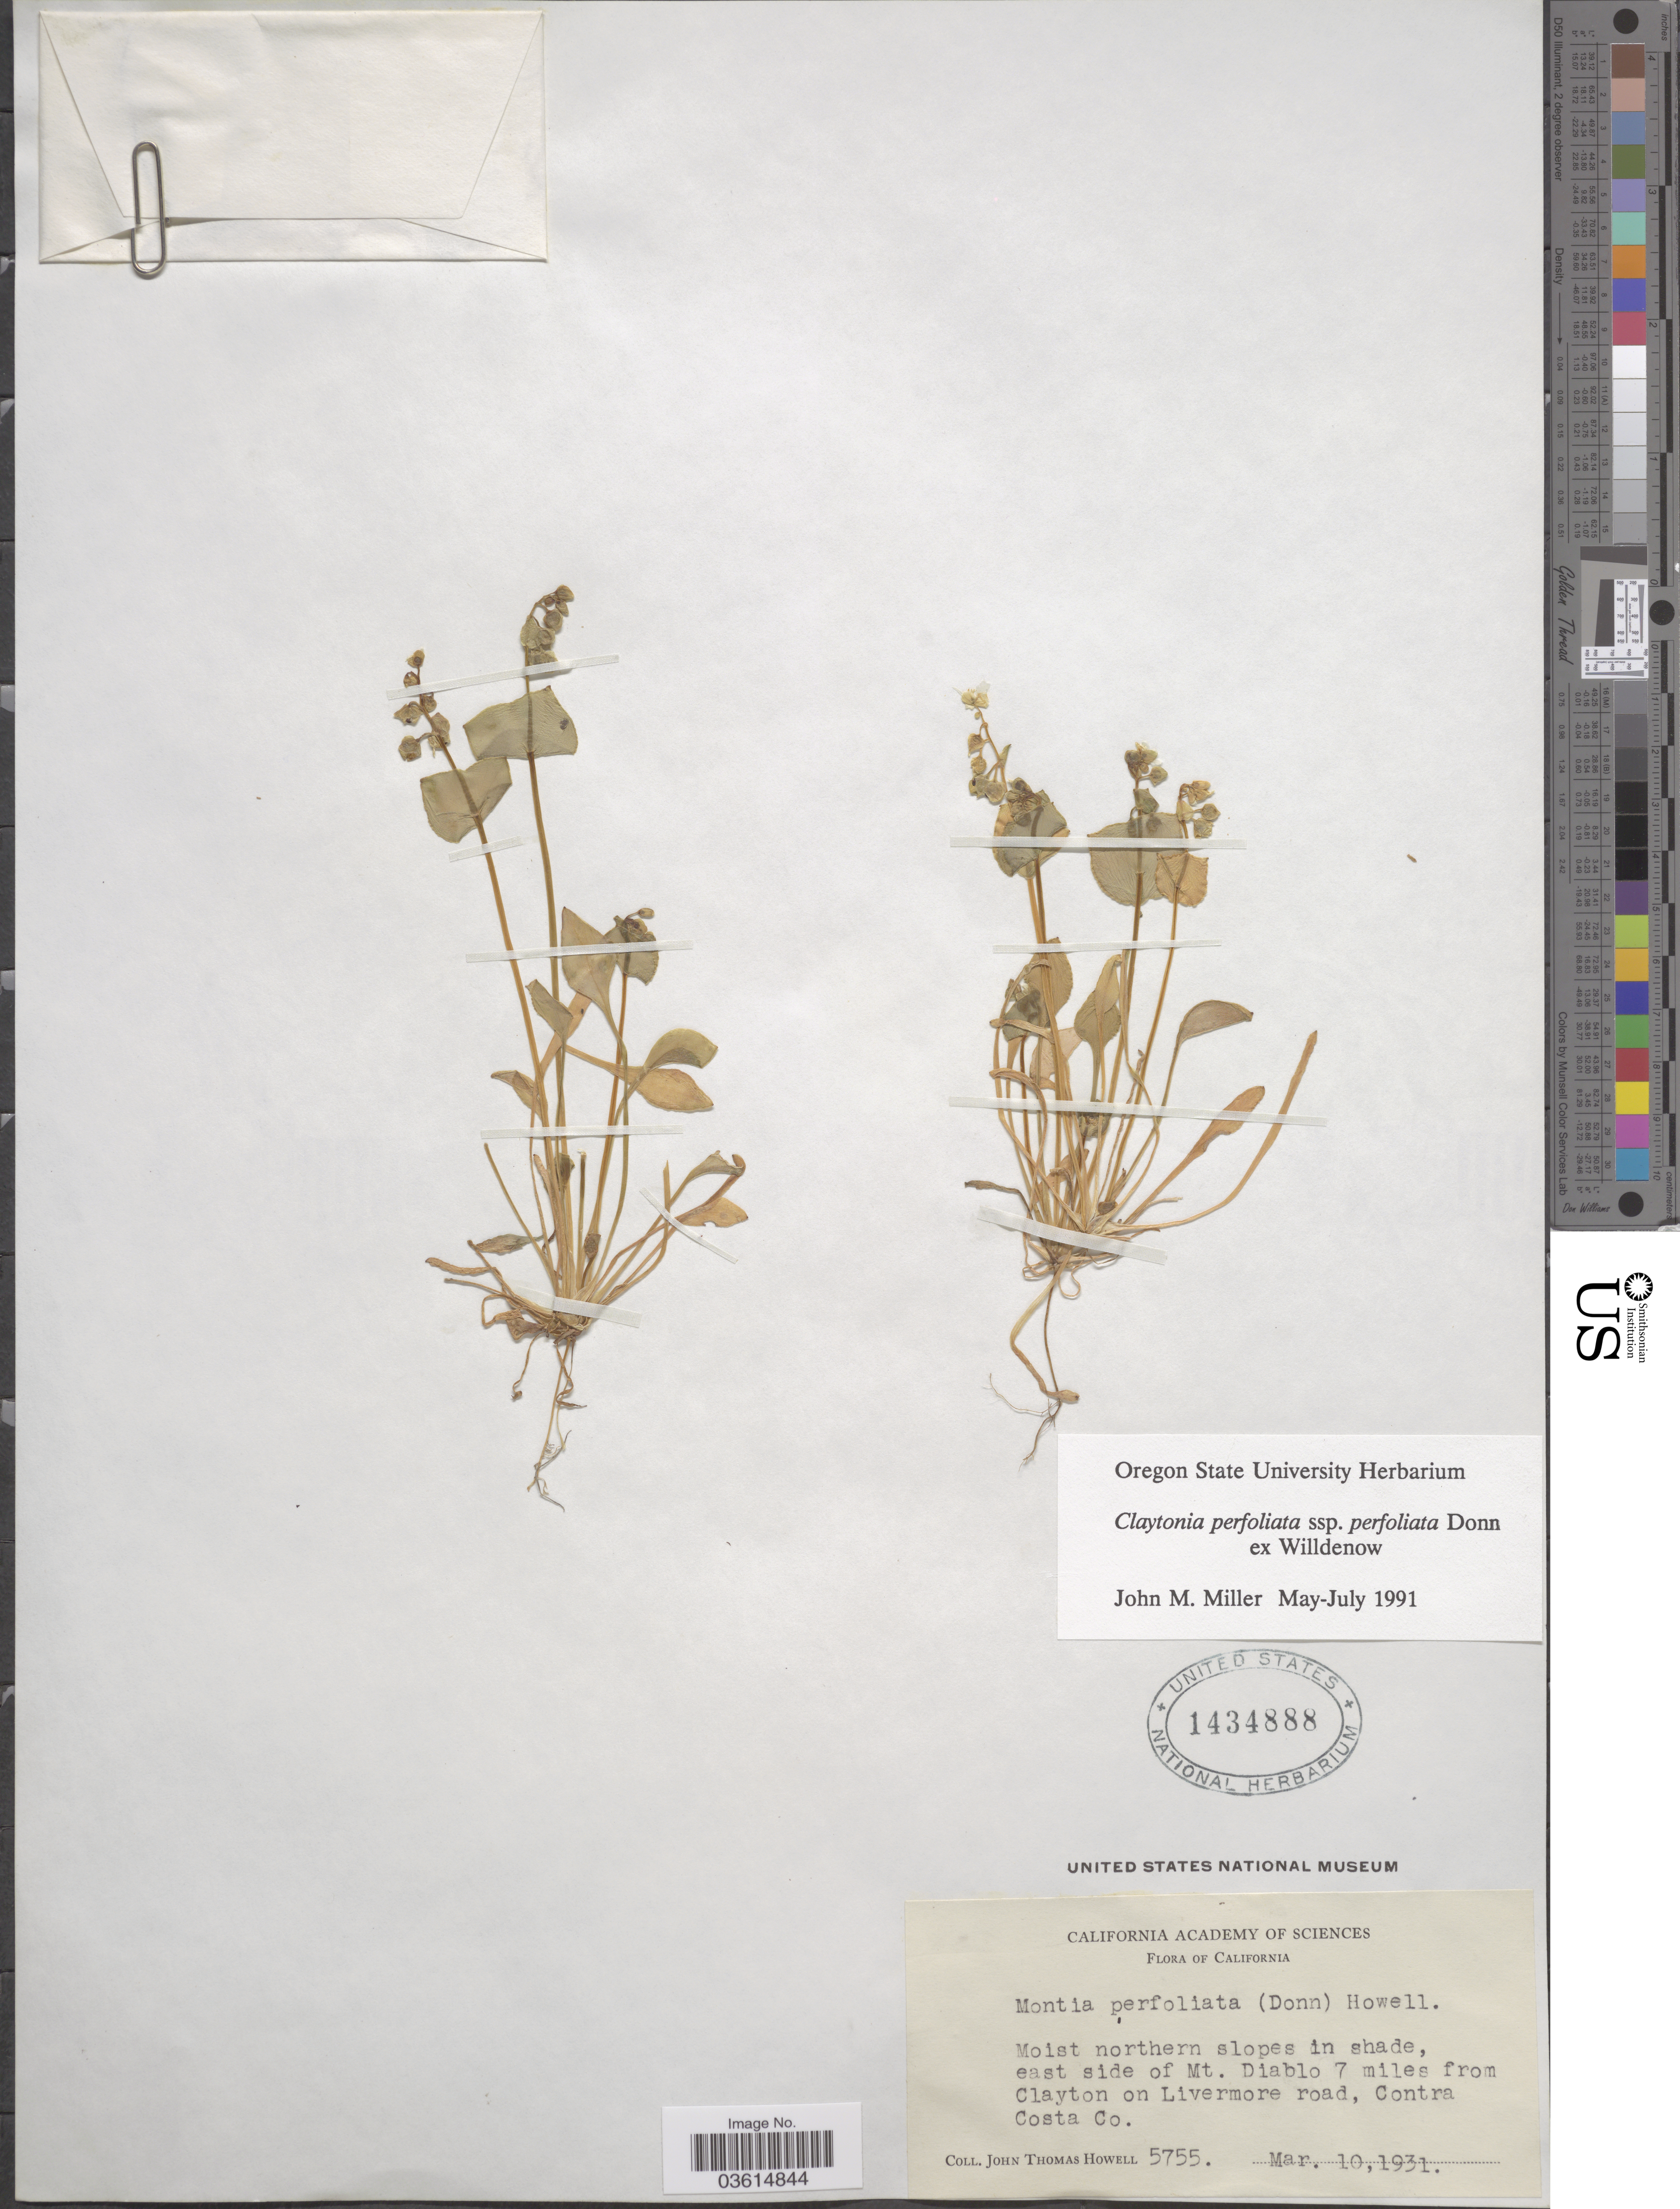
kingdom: Plantae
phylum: Tracheophyta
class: Magnoliopsida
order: Caryophyllales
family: Montiaceae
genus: Claytonia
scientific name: Claytonia perfoliata subsp. perfoliata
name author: Donn ex Willd.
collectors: J. T. Howell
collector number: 5755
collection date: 1931-03-10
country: United States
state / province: California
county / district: Contra Costa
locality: East side of Mt. Diablo 7 miles from Clayton on Livermore road, Contra Costa Co.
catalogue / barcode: US 1434888